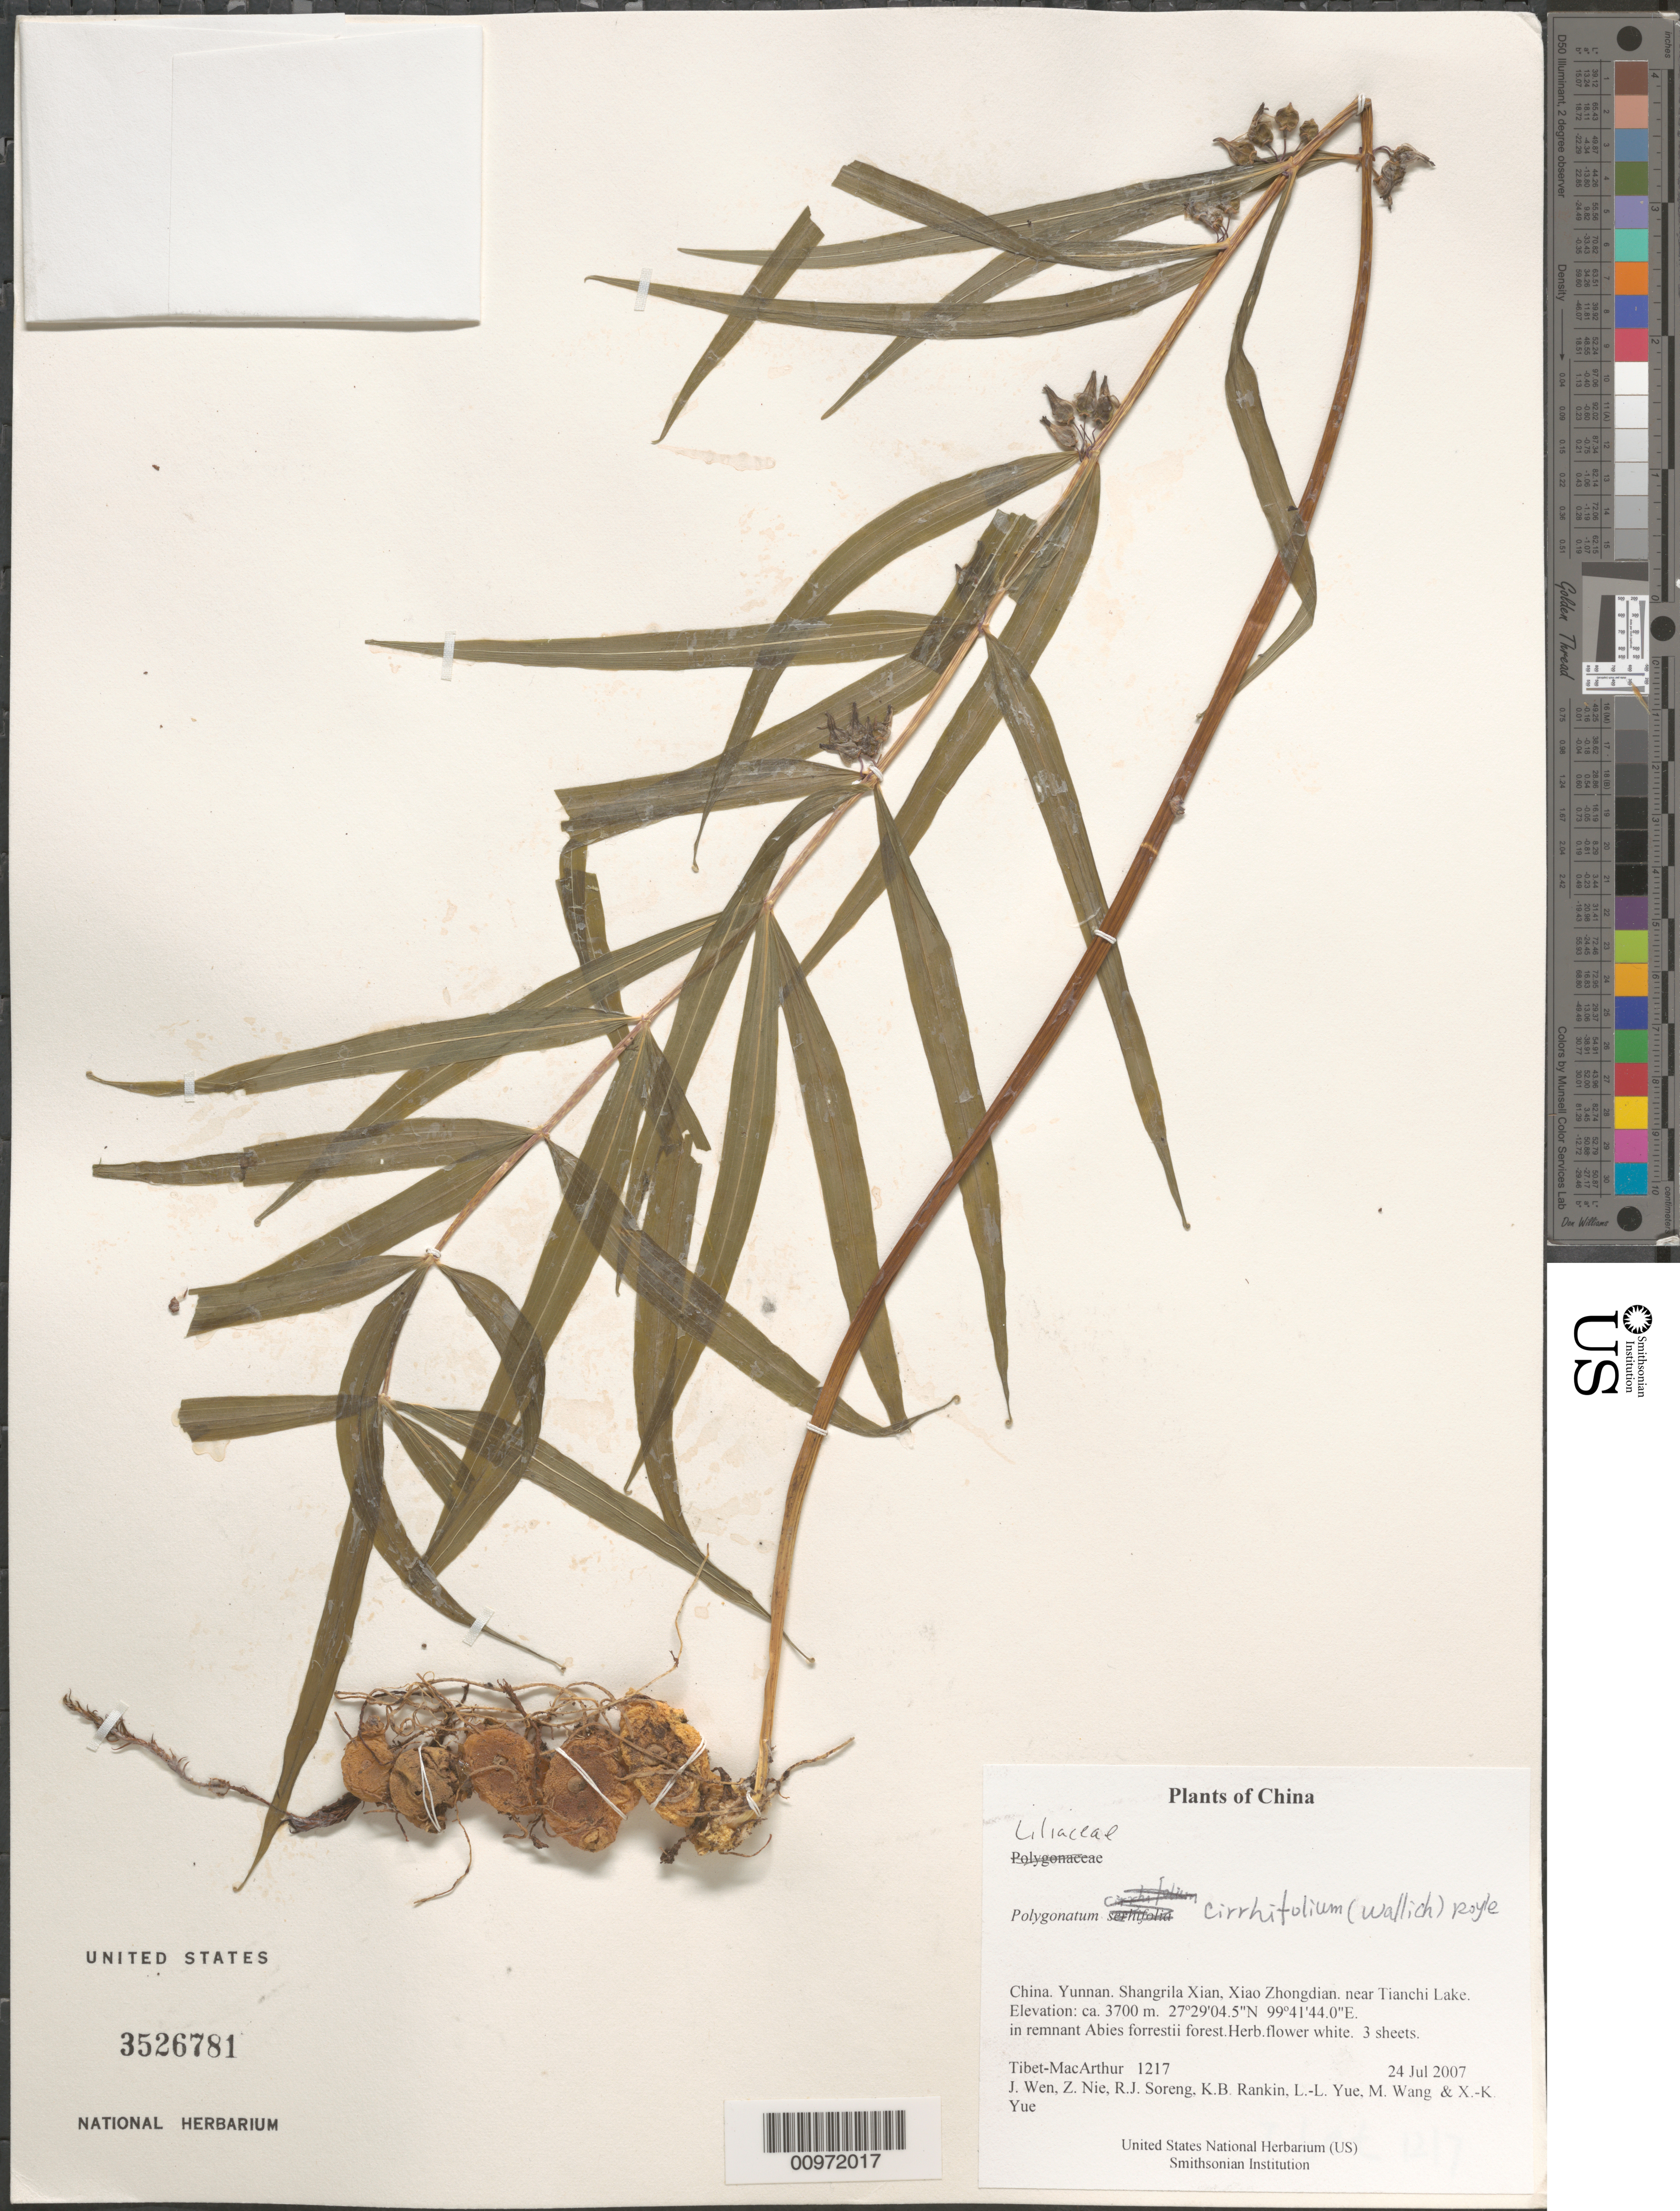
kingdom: Plantae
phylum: Tracheophyta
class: Liliopsida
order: Asparagales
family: Asparagaceae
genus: Polygonatum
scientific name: Polygonatum cirrhifolium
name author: (Wall.) Royle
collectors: Tibet-MacArthur, J. Wen, Z. Nie, R. J. Soreng, K. Rankin, L. Yue, M. Wang & X. Yue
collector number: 1217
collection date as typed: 24 Jul 2007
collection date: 2007-07-24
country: China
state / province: Yunnan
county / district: Shangrila Xian, Xiao Zhongdian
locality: near Tianchi Lake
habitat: In remnant Abies forrestii forest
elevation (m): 3700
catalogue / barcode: US 3526781